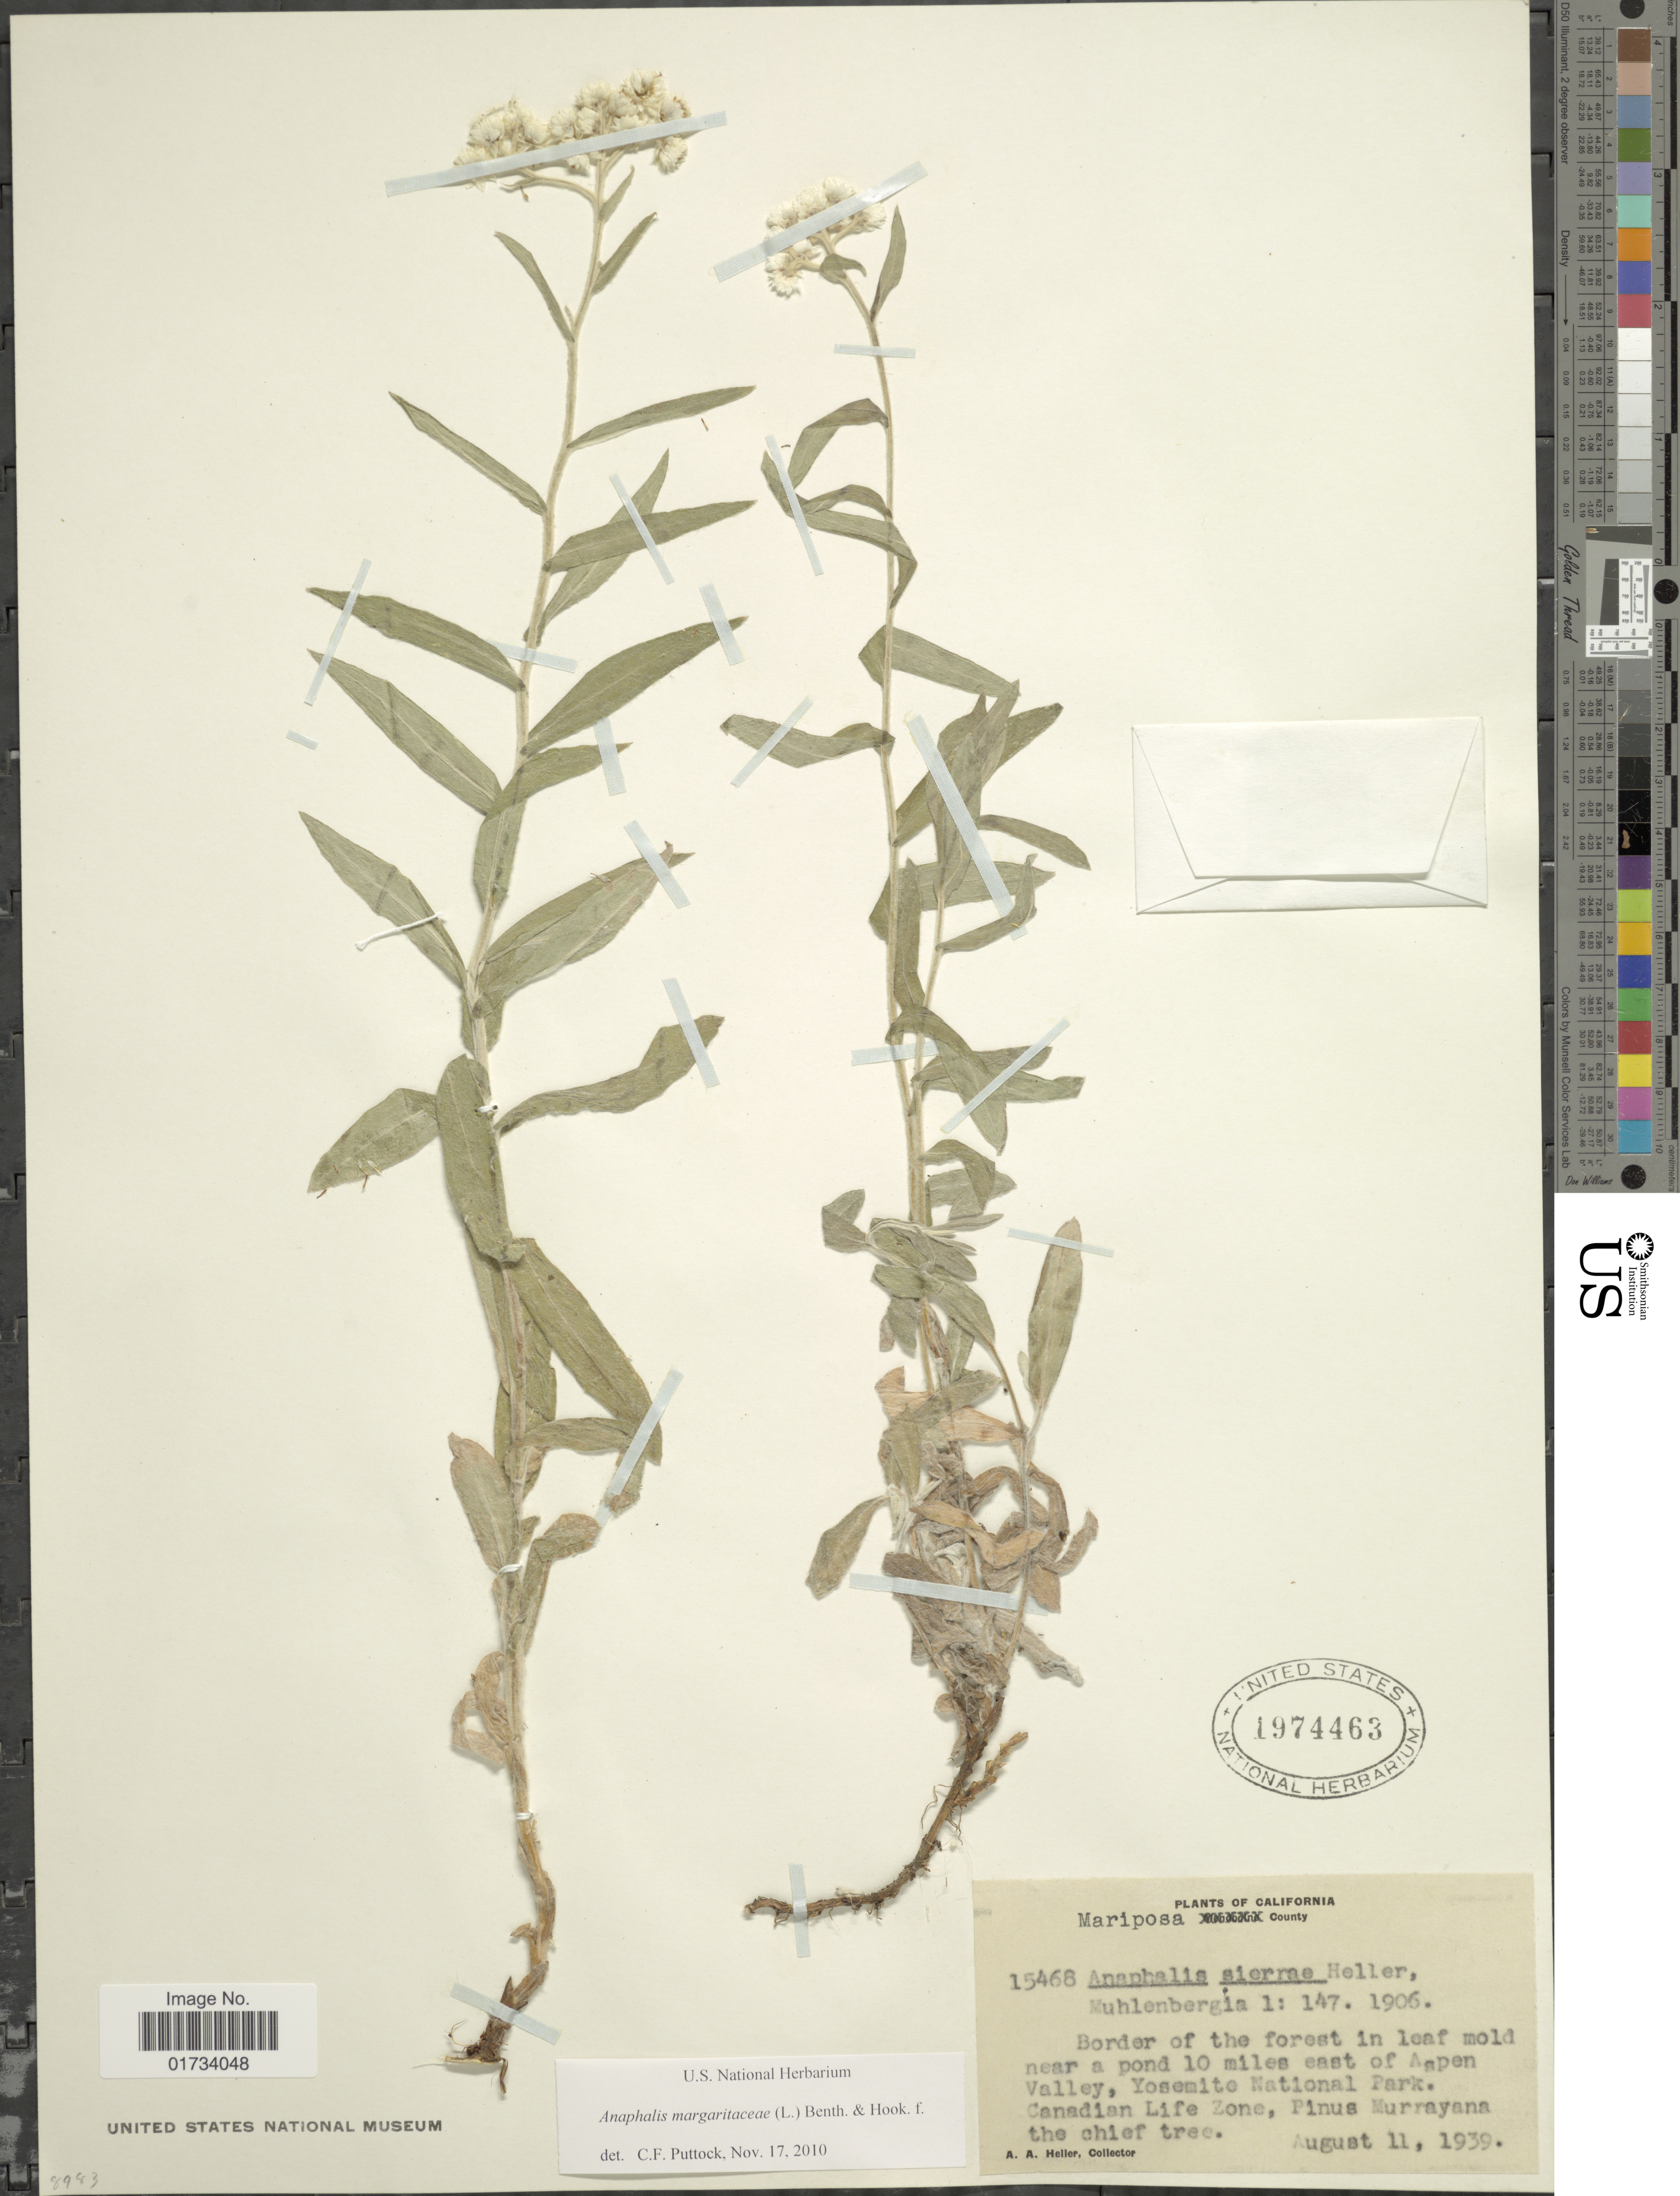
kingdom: Plantae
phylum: Tracheophyta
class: Magnoliopsida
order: Asterales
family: Asteraceae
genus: Anaphalis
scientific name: Anaphalis margaritacea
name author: (L.) Benth. & Hook. f.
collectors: A. A. Heller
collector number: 15468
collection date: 1939-08-11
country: United States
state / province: California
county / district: Mariposa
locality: Mariposa County, border of the forest in leaf mold near a pond 10 miles east of Aspen Valley, Yosimto National Park, Canadian Life Zone, Pinus Murrayana to the chief tree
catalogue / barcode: US 1974463